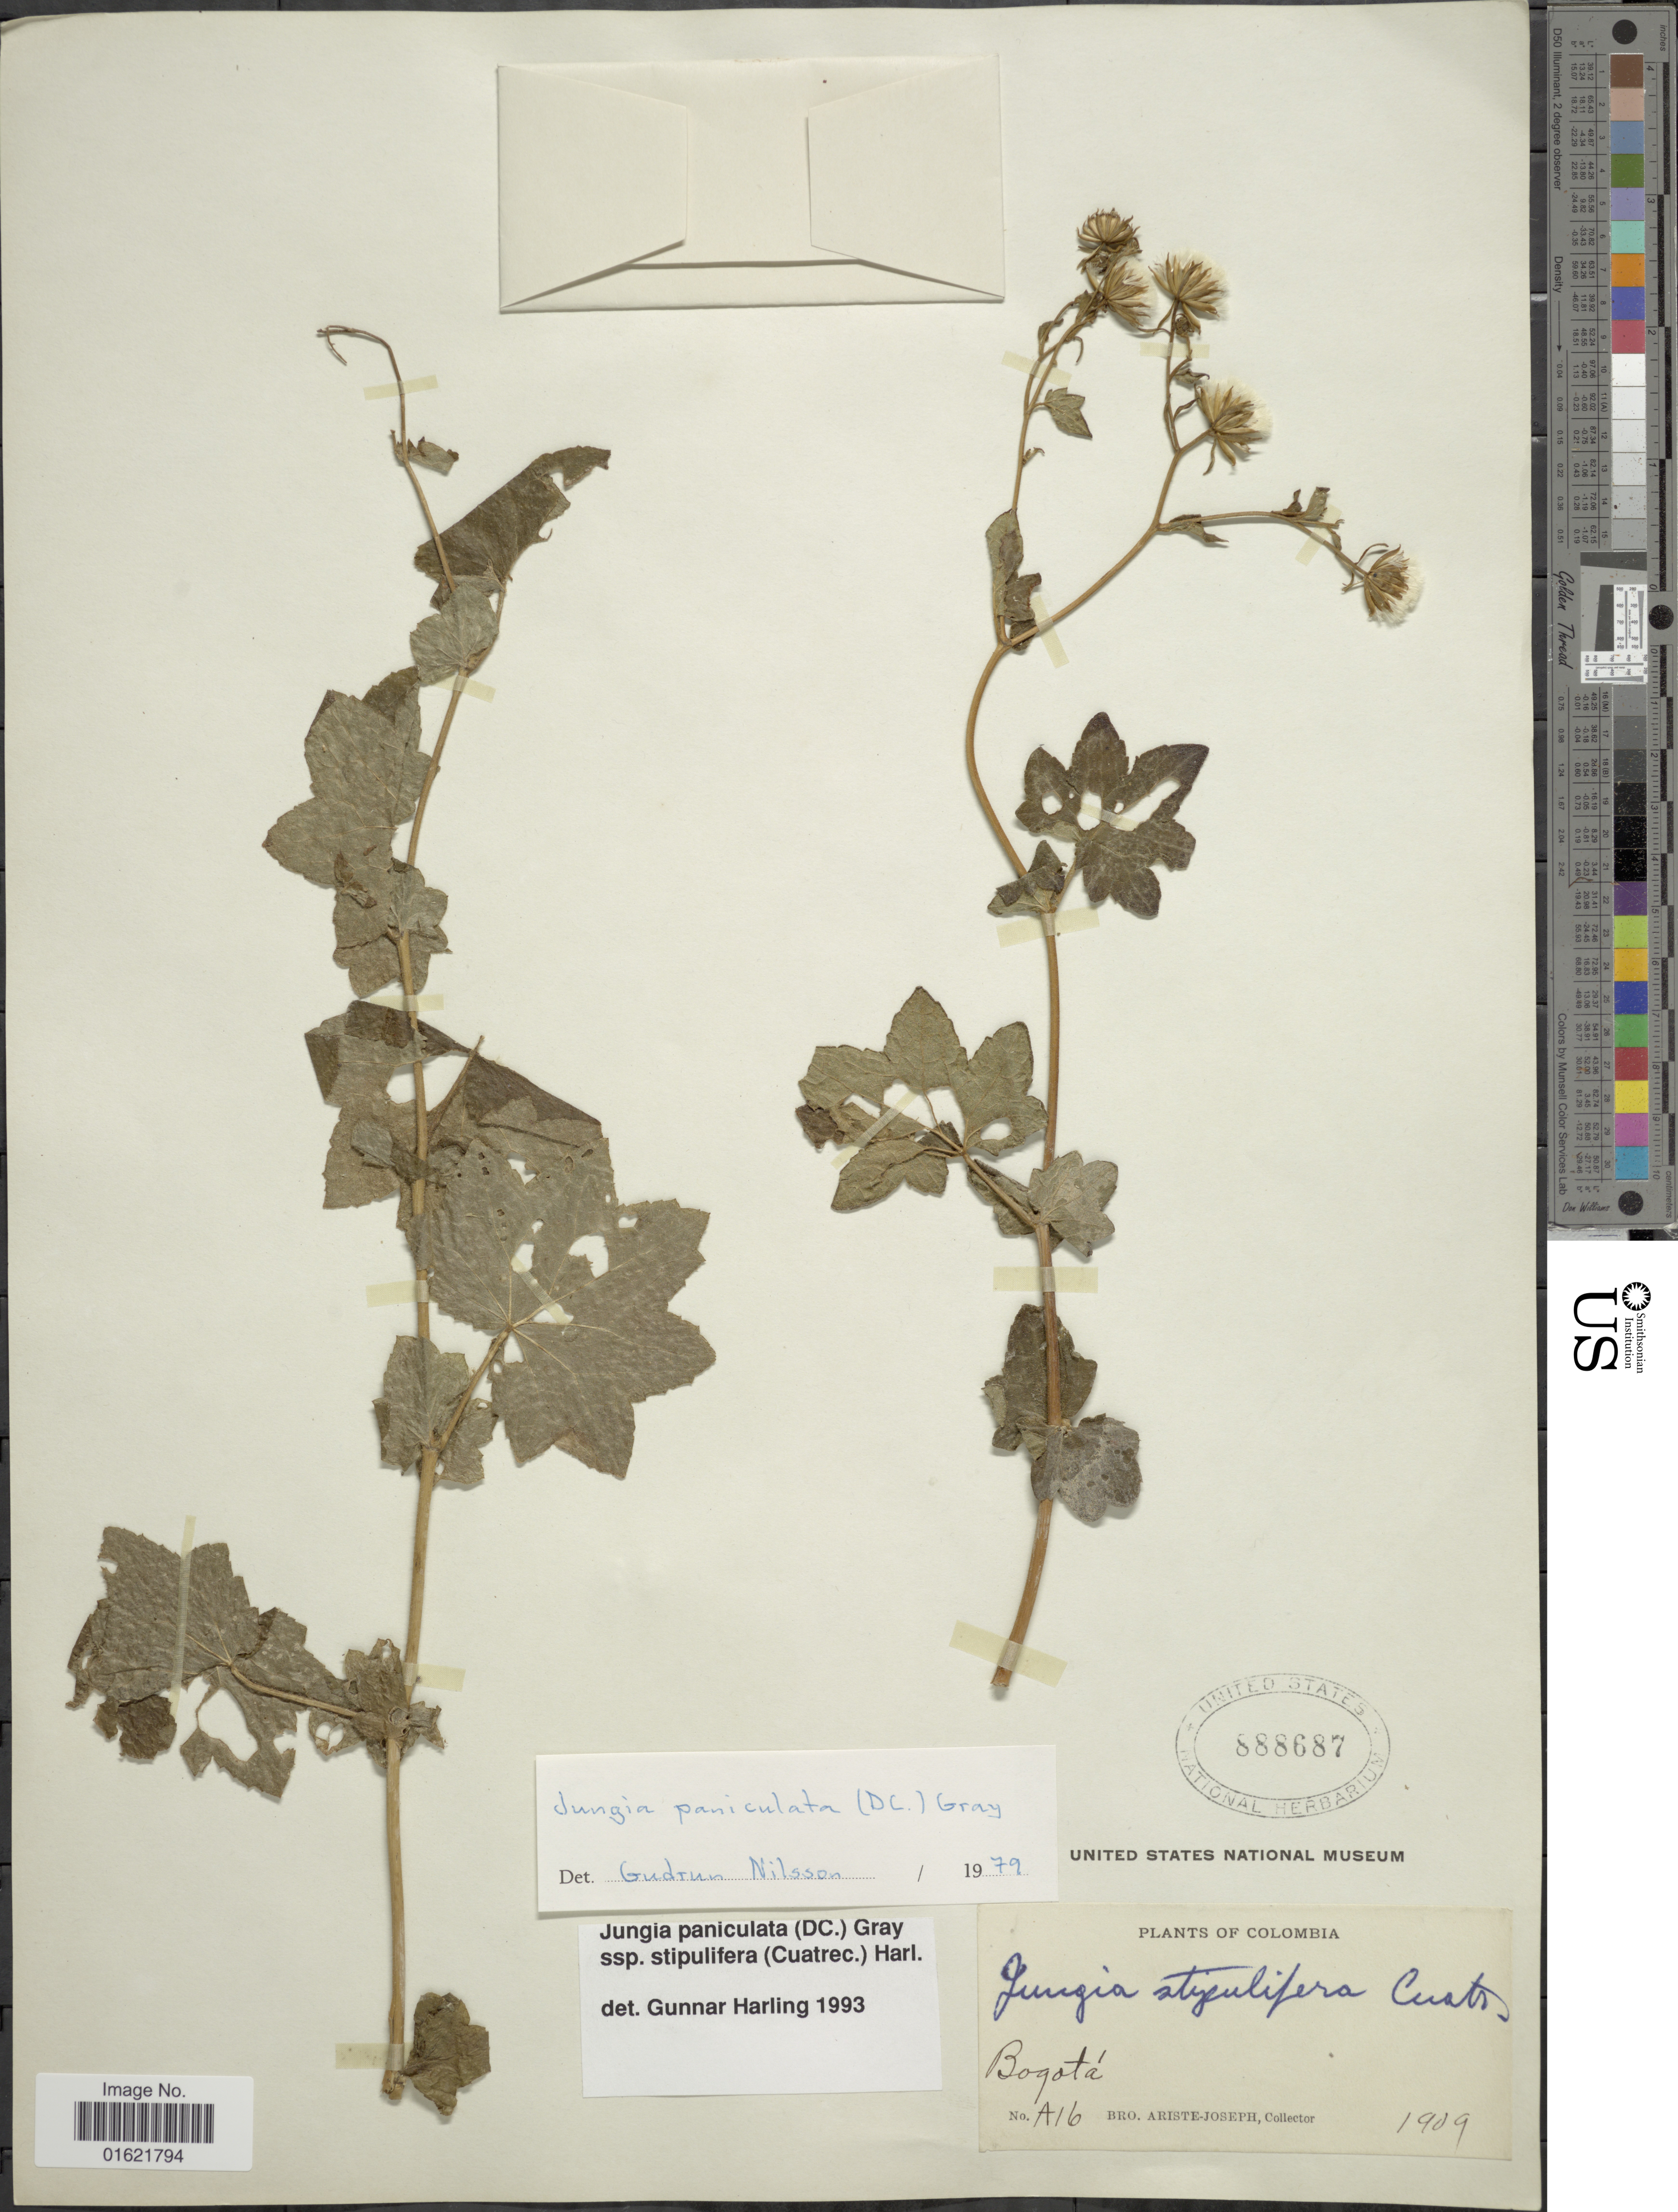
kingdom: Plantae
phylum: Tracheophyta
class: Magnoliopsida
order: Asterales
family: Asteraceae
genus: Jungia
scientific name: Jungia paniculata subsp. stipulifera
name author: (Cuatrec.) Harling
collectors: Bro. Ariste-Joseph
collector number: A16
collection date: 1909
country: Colombia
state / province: Bogota D.C.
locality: Bogota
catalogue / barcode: US 888687